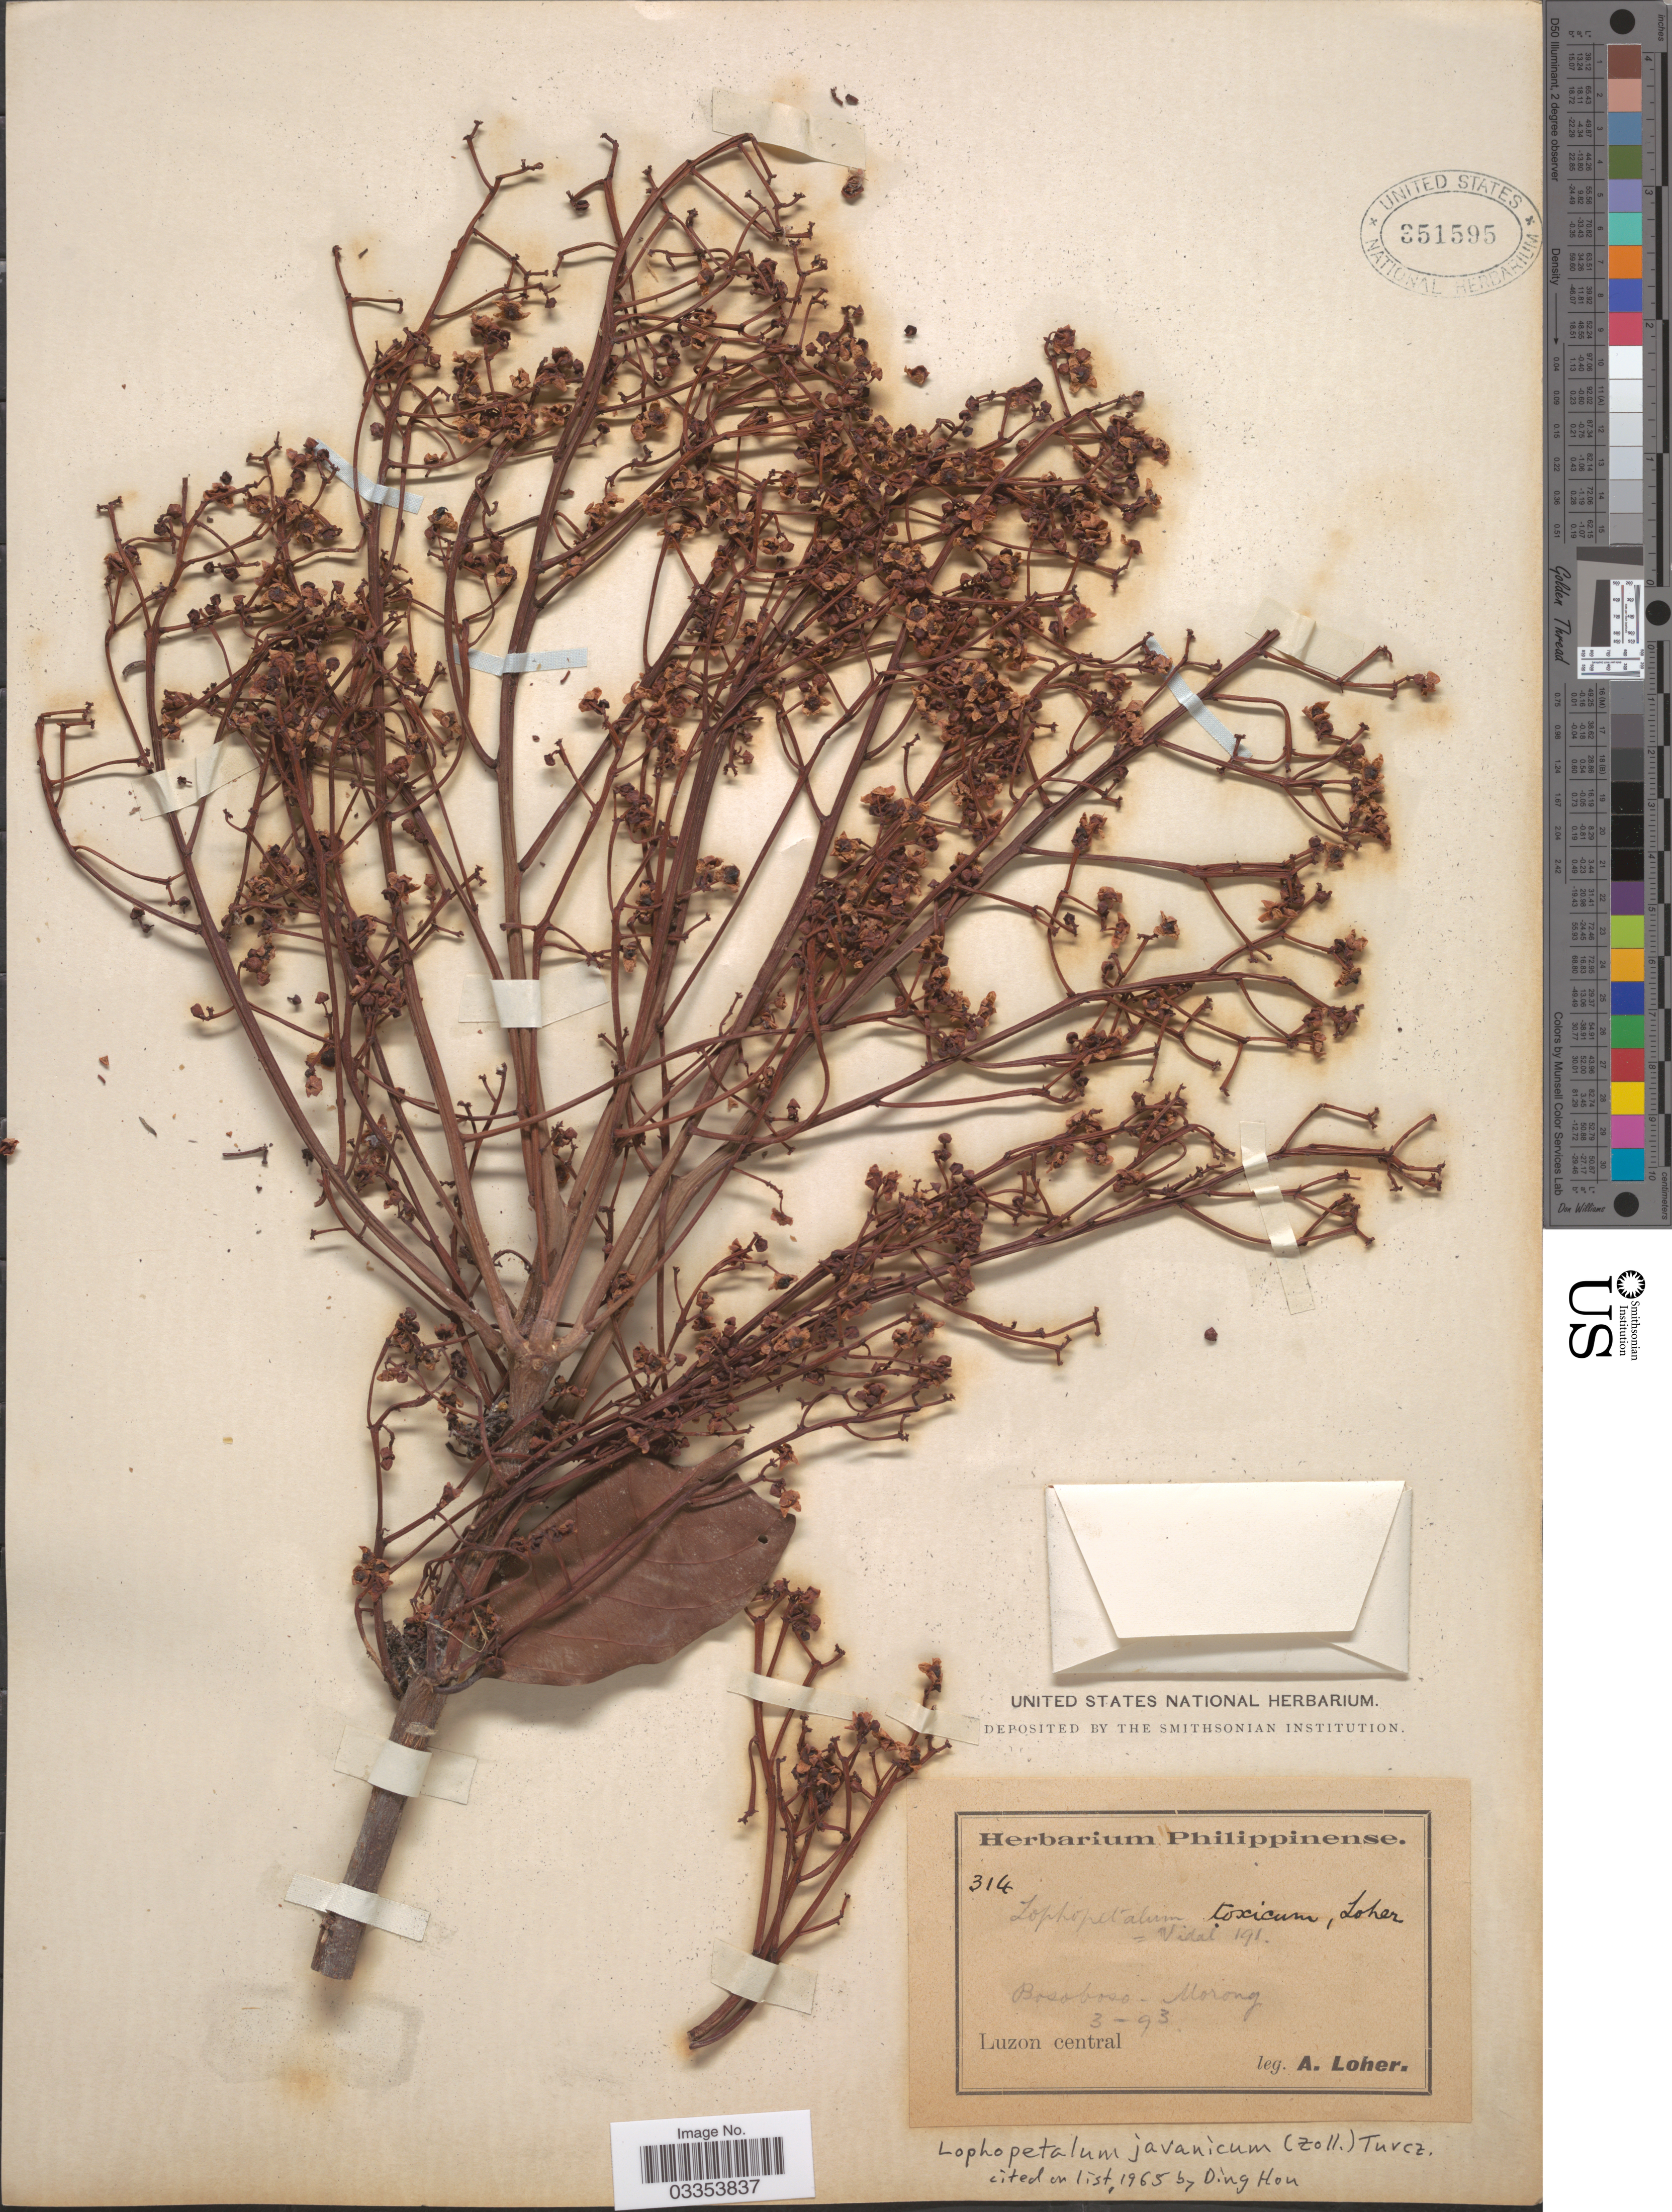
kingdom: Plantae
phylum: Tracheophyta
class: Magnoliopsida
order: Celastrales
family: Celastraceae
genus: Lophopetalum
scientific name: Lophopetalum javanicum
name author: (Zoll.) Turcz.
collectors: A. Loher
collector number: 314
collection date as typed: Transcribed d/m/y: /3/93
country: Philippines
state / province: Central Luzon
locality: Bosoboso - Morong.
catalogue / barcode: US 351595